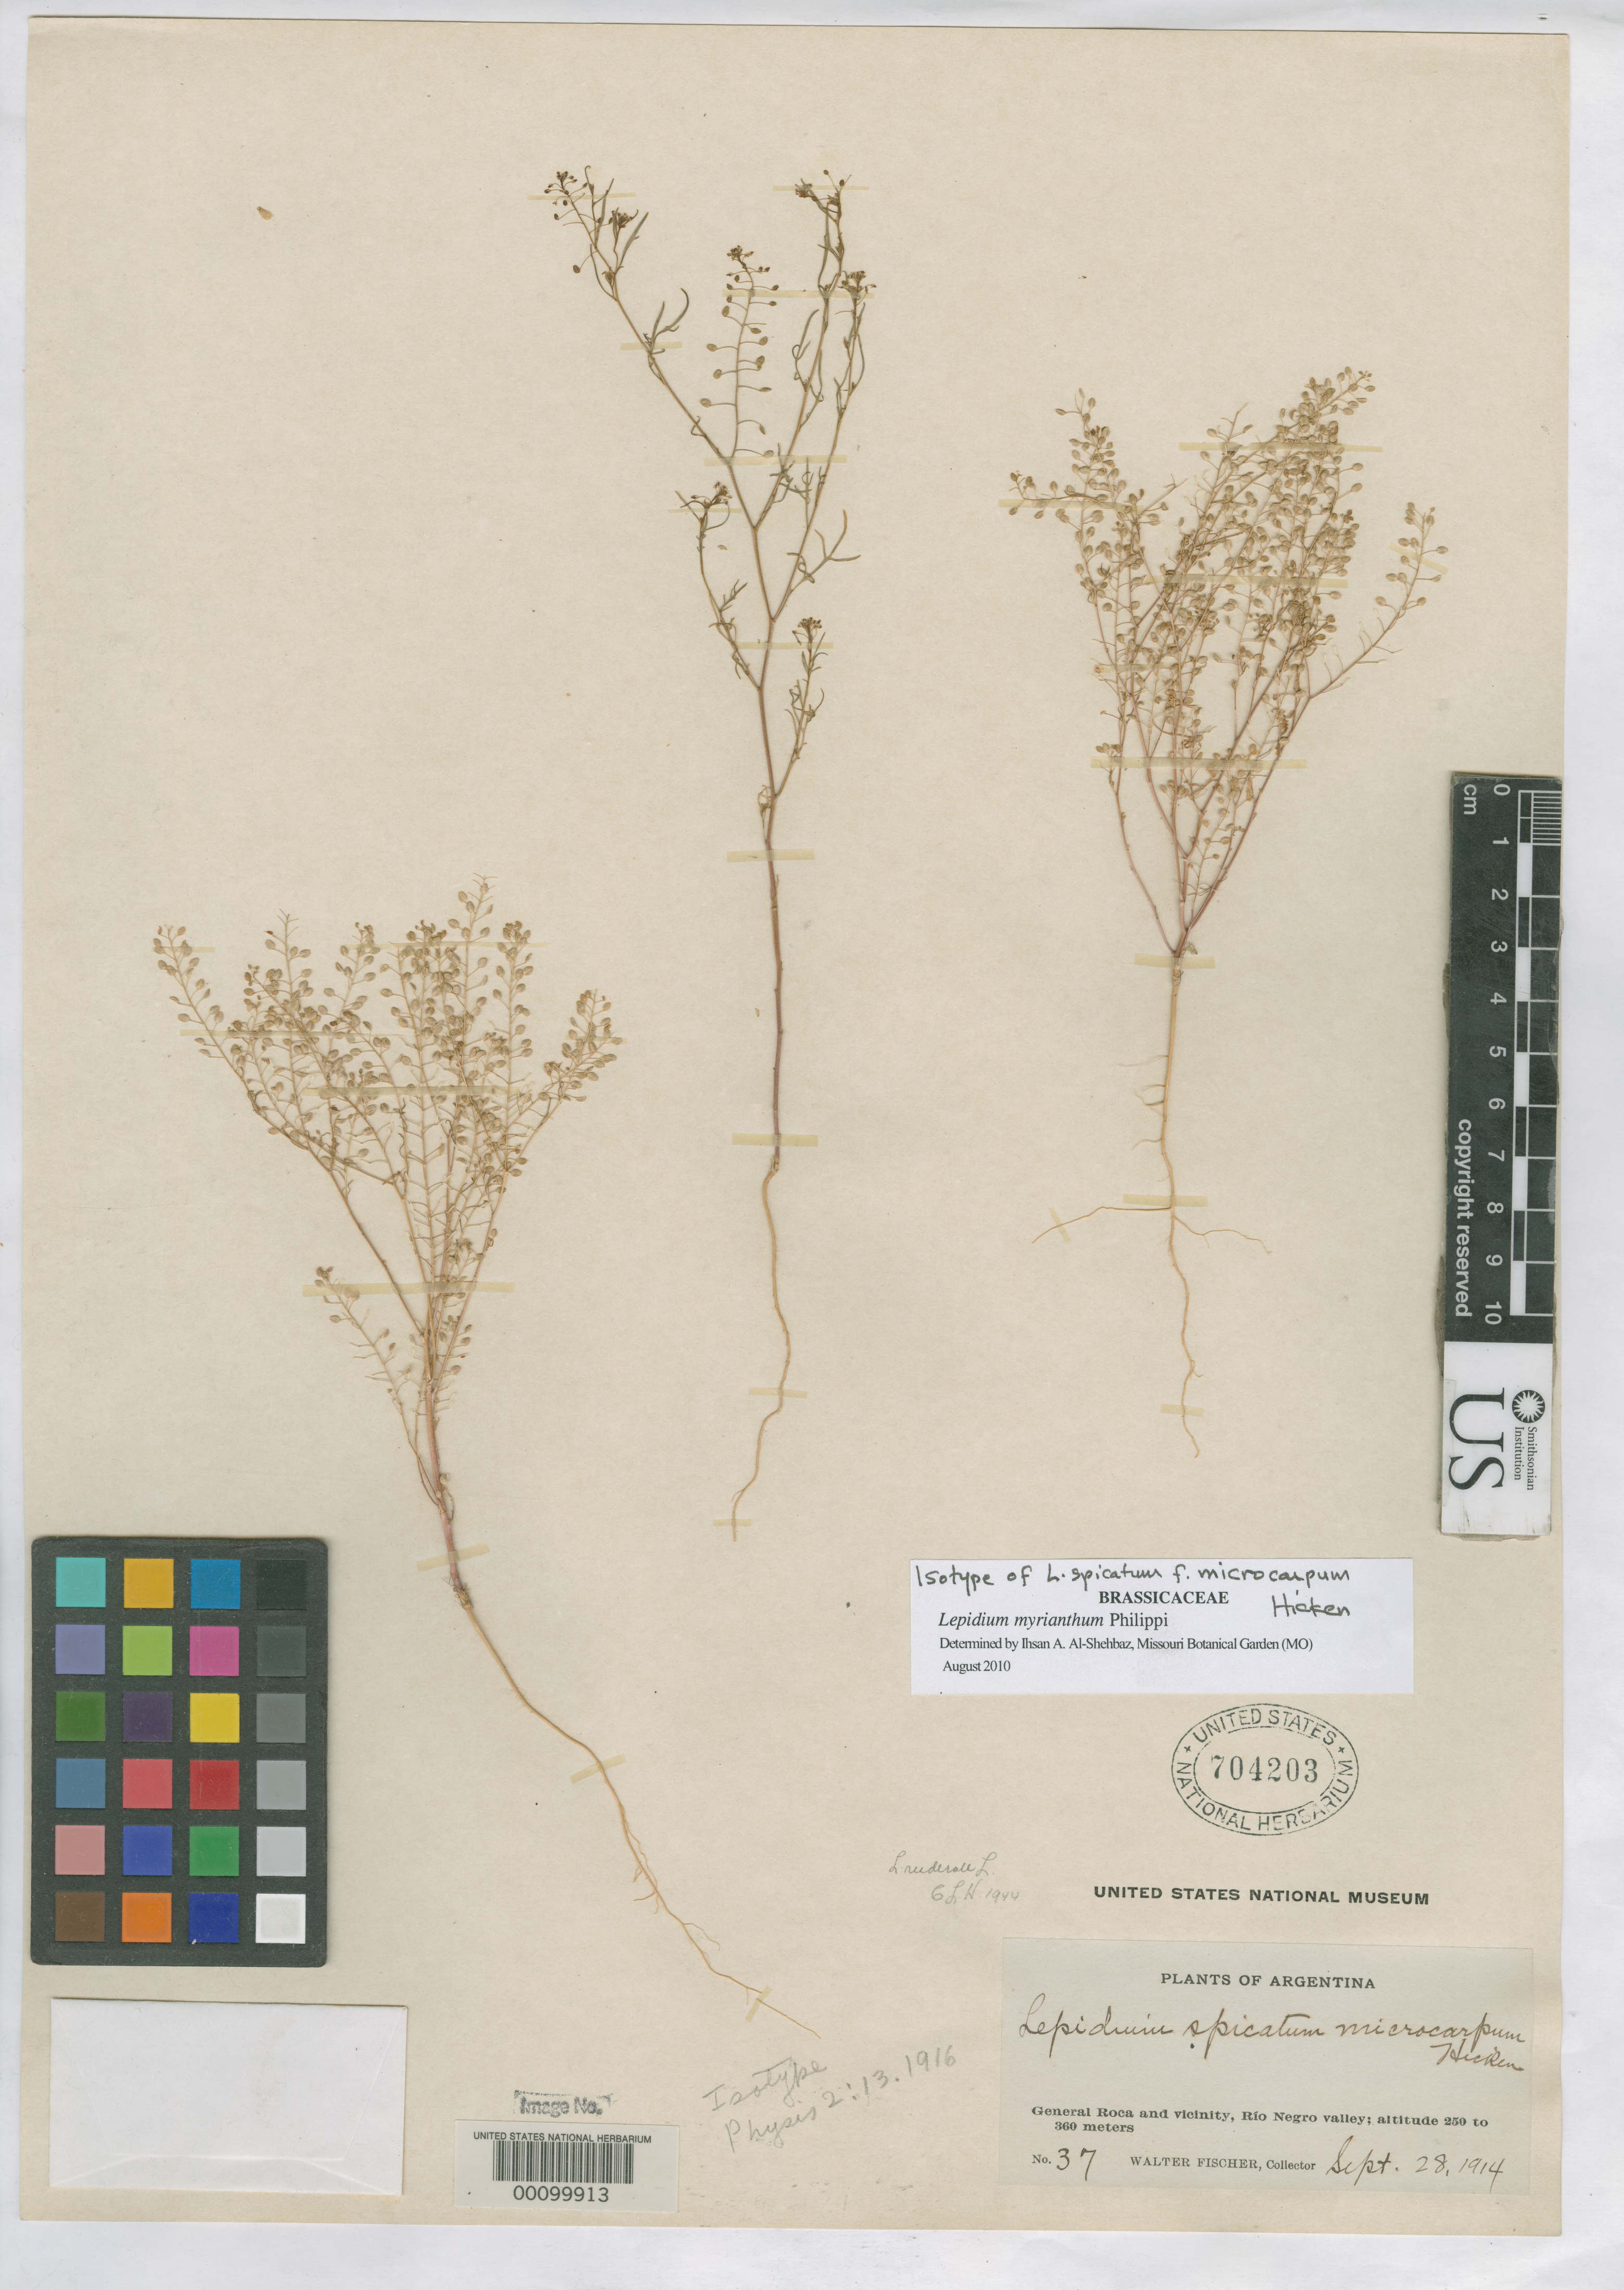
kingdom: Plantae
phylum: Tracheophyta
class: Magnoliopsida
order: Brassicales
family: Brassicaceae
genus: Lepidium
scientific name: Lepidium spicatum f. microcarpum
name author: Hicken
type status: Isotype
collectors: W. Fischer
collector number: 37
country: Argentina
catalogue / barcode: US 704203